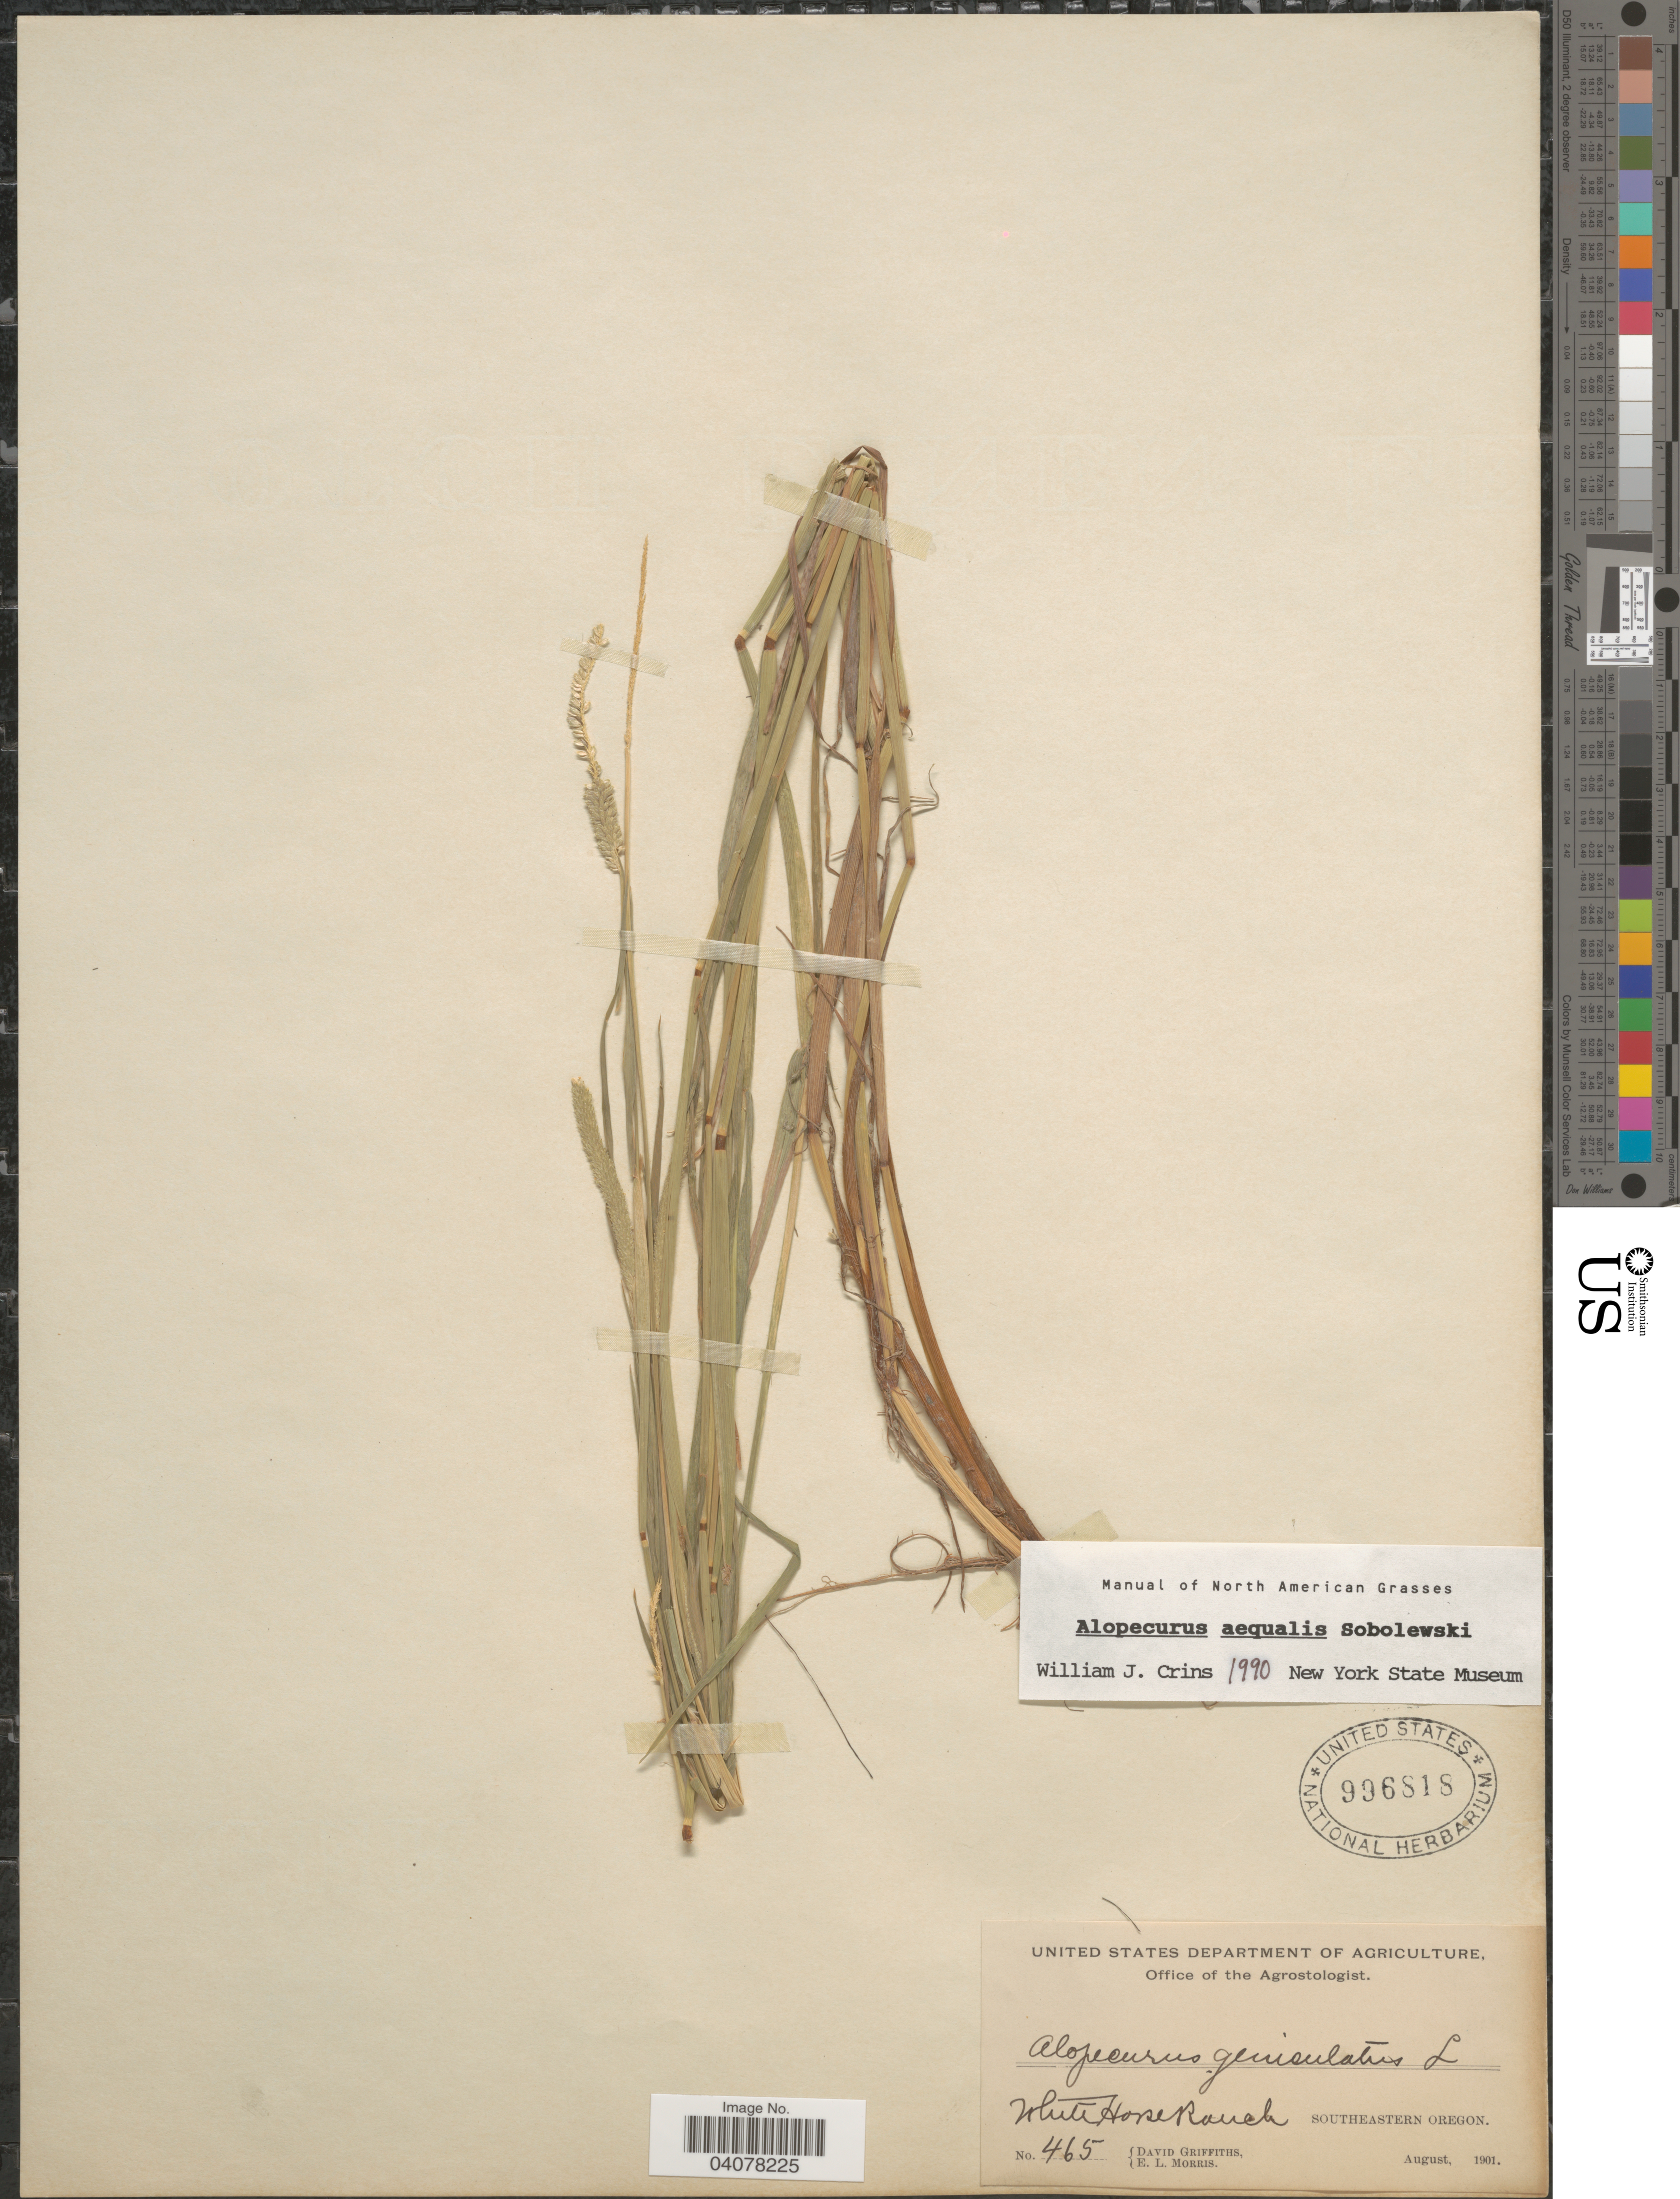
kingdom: Plantae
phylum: Tracheophyta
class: Liliopsida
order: Poales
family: Poaceae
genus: Alopecurus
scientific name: Alopecurus aequalis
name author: Sobol.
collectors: D. Griffiths & E. Morris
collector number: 465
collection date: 1901-08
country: United States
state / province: Oregon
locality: White Horse Ranch. Southeastern Oregon.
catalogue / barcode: US 996818